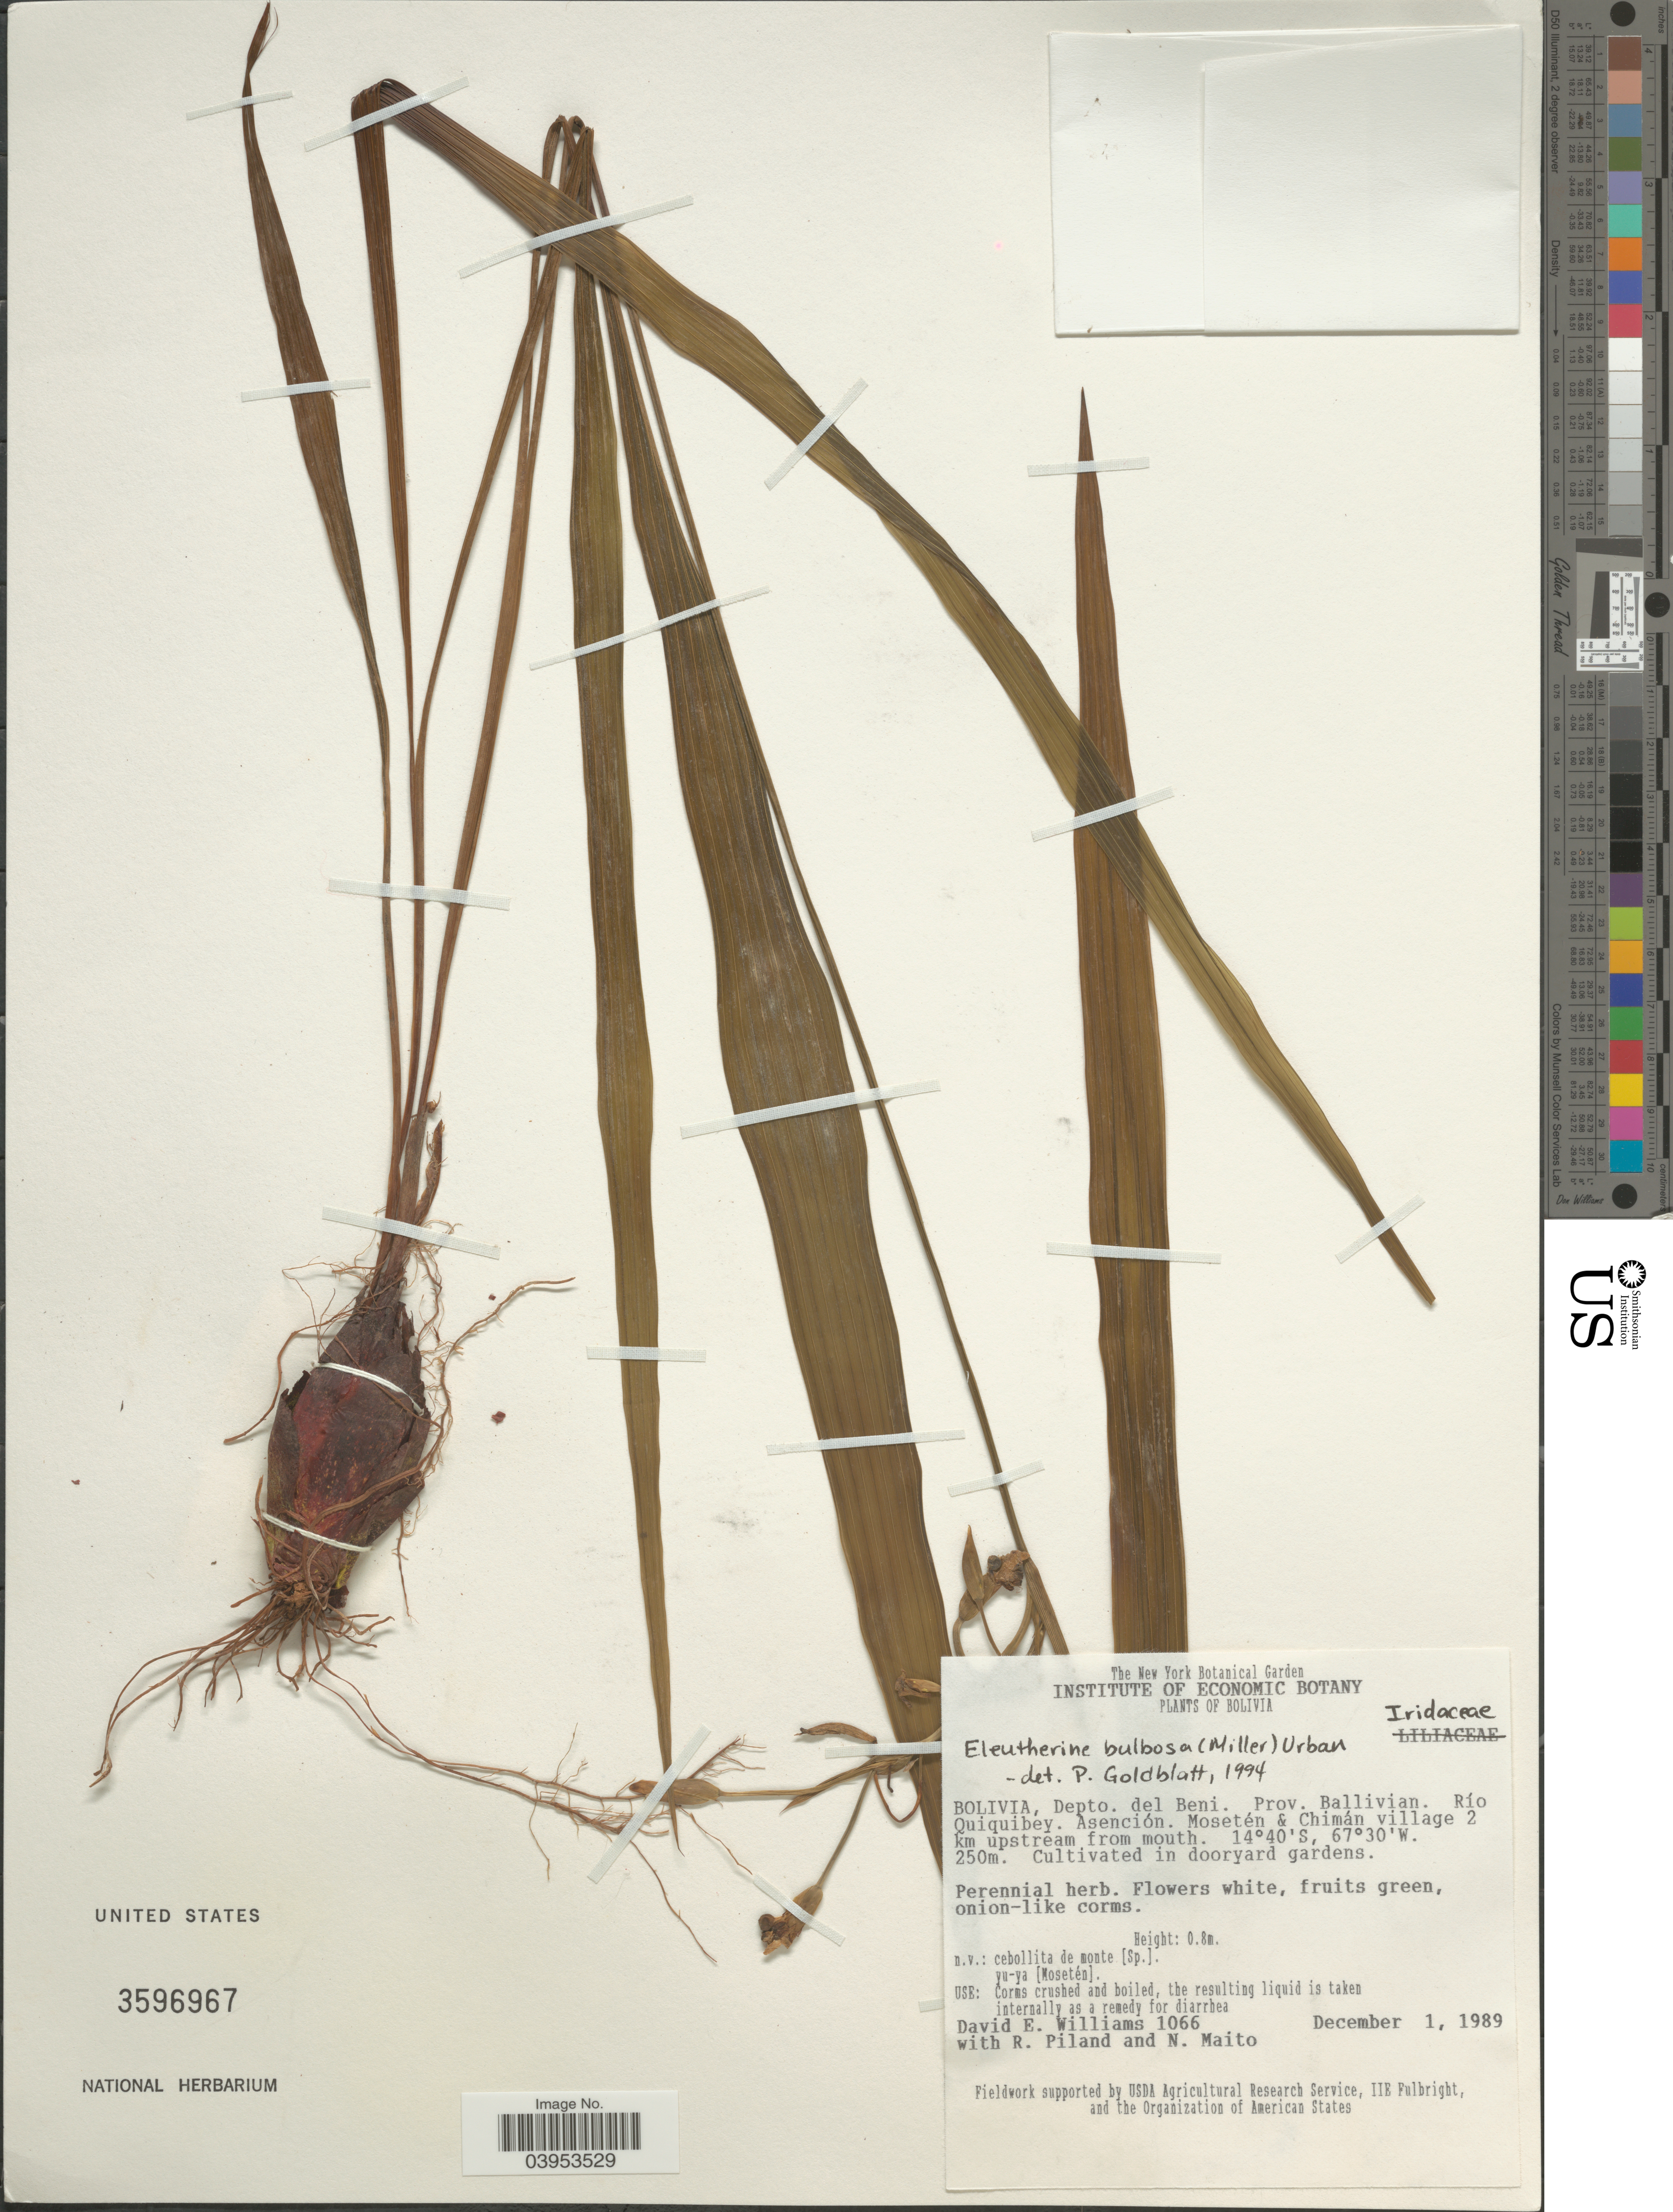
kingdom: Plantae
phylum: Tracheophyta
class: Liliopsida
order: Asparagales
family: Iridaceae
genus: Eleutherine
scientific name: Eleutherine bulbosa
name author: (Mill.) Urb.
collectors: D. E. Williams, R. Piland & N. Maito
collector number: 1066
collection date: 1989-12-01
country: Bolivia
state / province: Beni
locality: Depto. del Beni. Prov. Ballivian. Río Quiquibey. Asención. Mosetén & Chimán village 2 km upstream from mouth. In dooryard gardens.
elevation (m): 250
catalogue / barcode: US 3596967